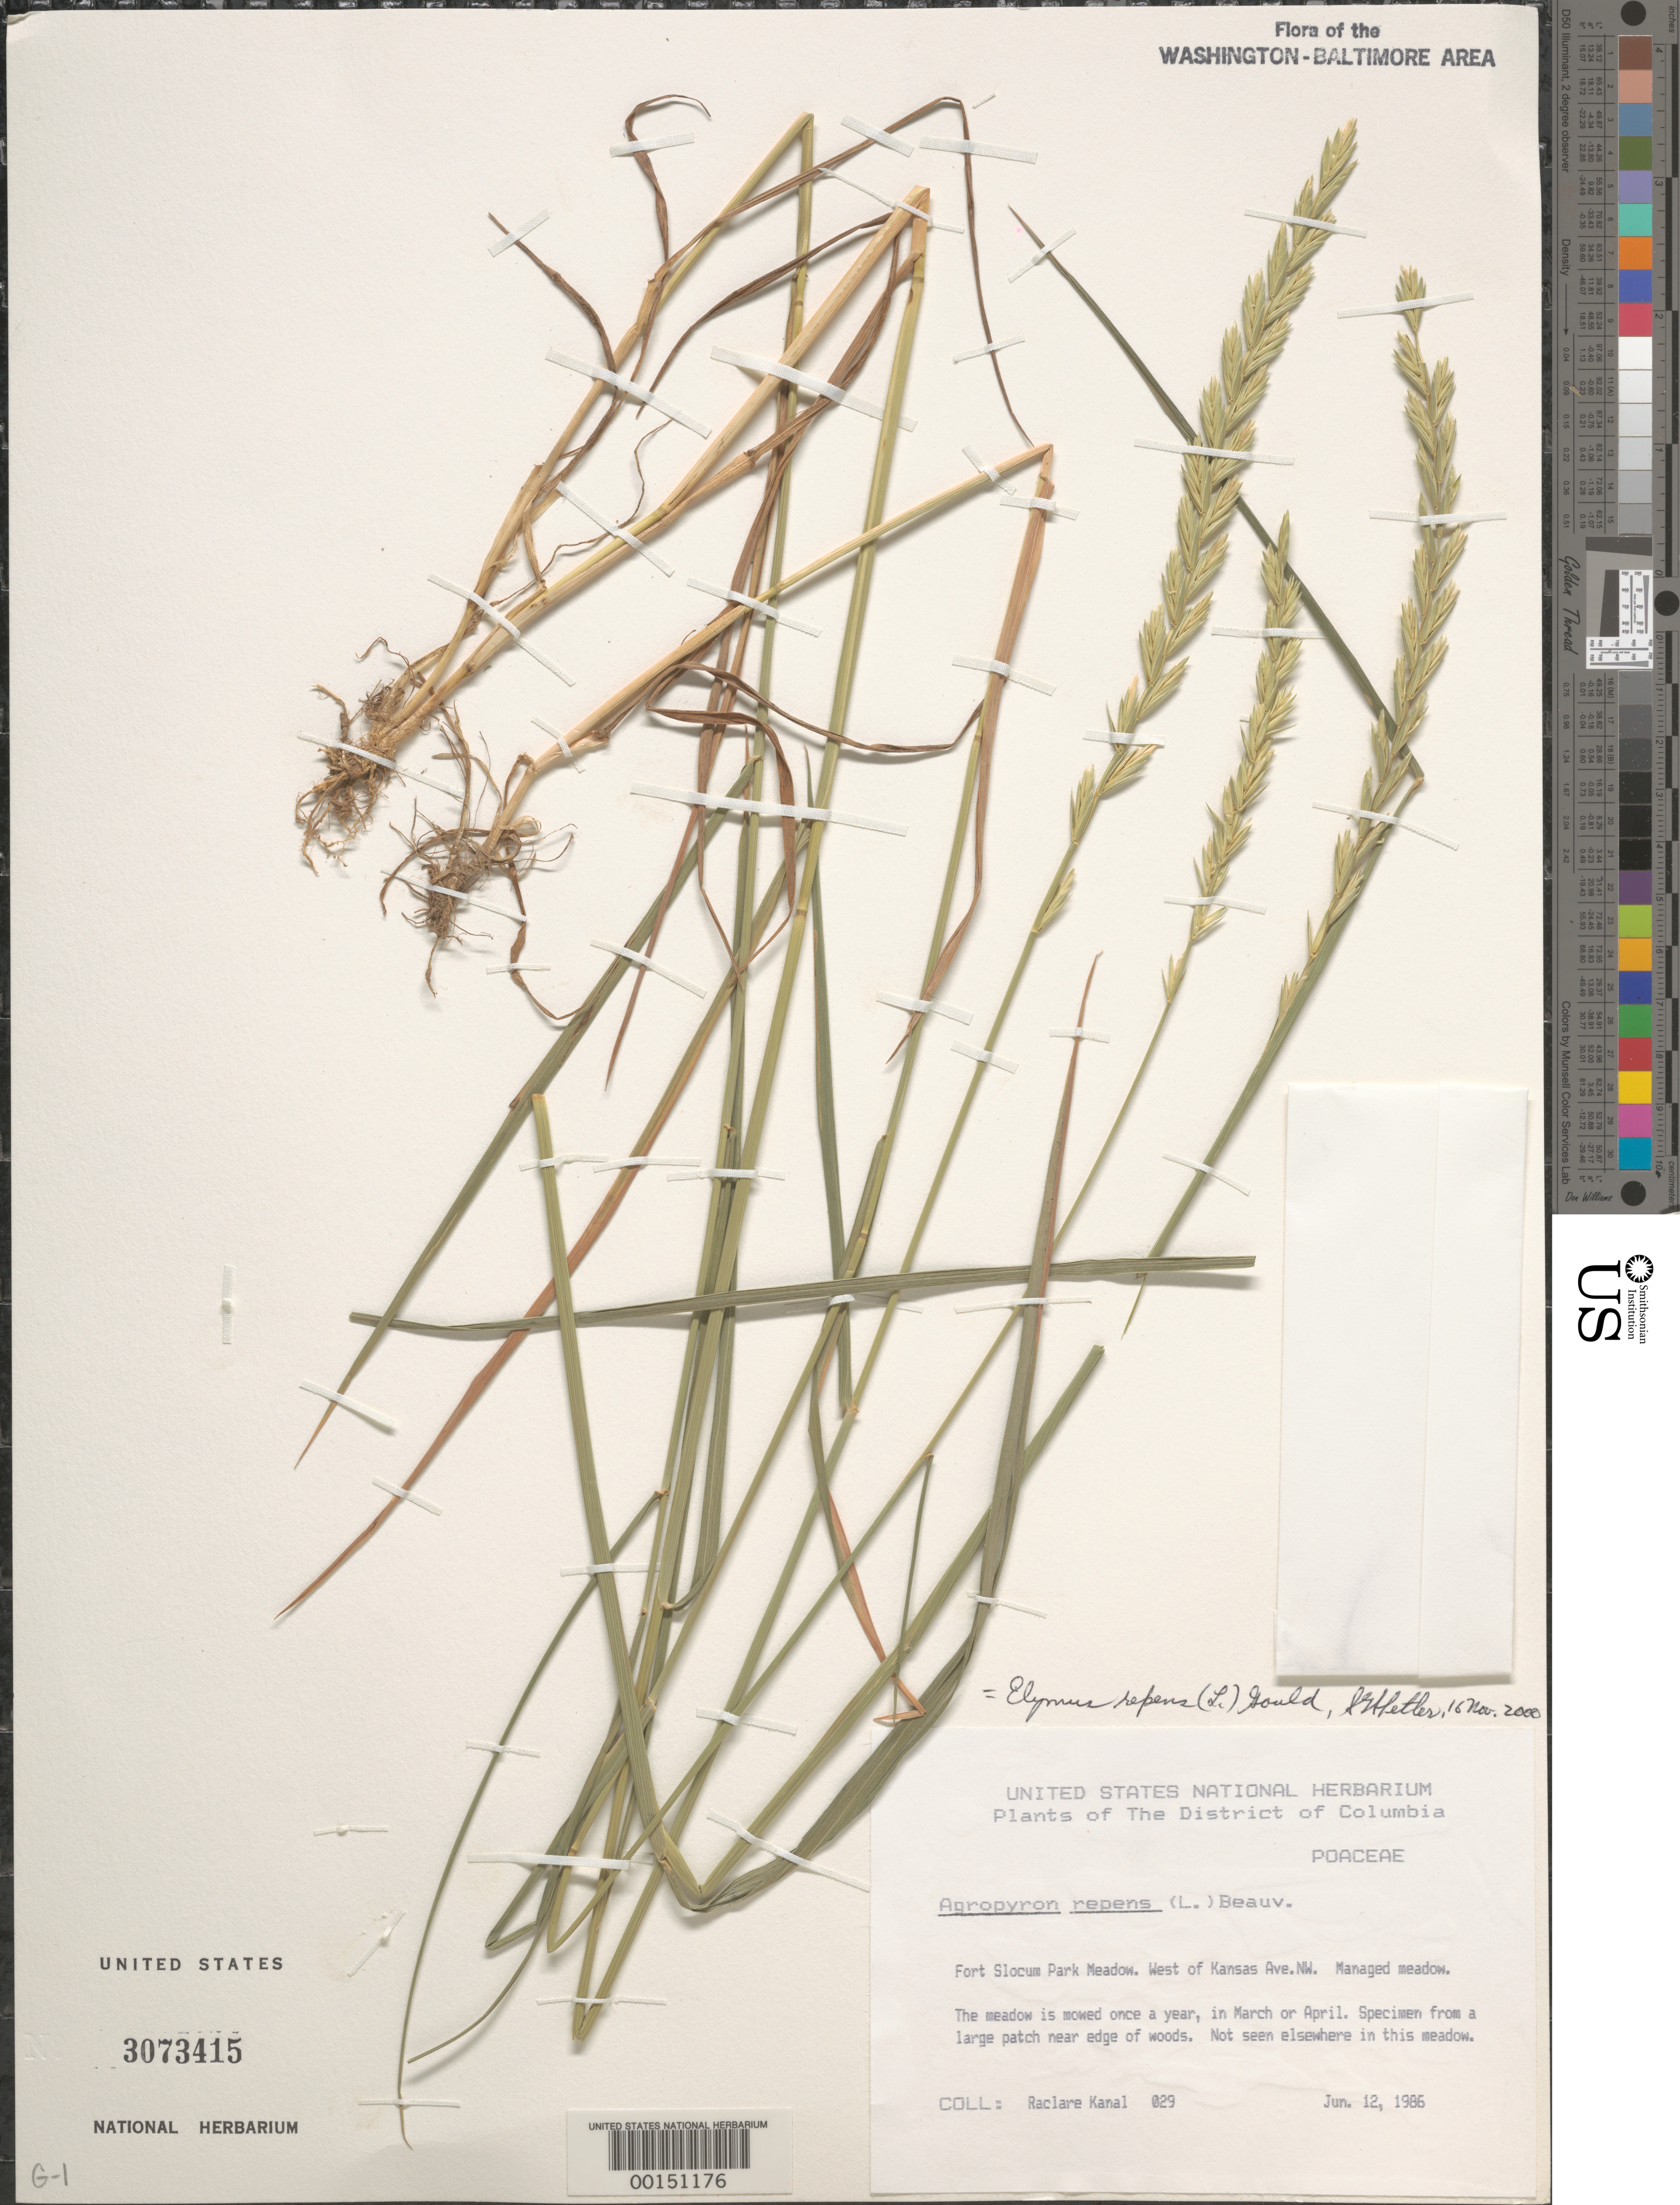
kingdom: Plantae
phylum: Tracheophyta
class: Liliopsida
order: Poales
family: Poaceae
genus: Elymus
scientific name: Elymus repens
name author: (L.) Gould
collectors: R. Kanal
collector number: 029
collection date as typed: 12 Jun 1986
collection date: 1986-06-12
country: United States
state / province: District of Columbia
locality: Fort Slocum Park meadow. West of Kansas Ave. NW.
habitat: Managed meadow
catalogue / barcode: US 3073415